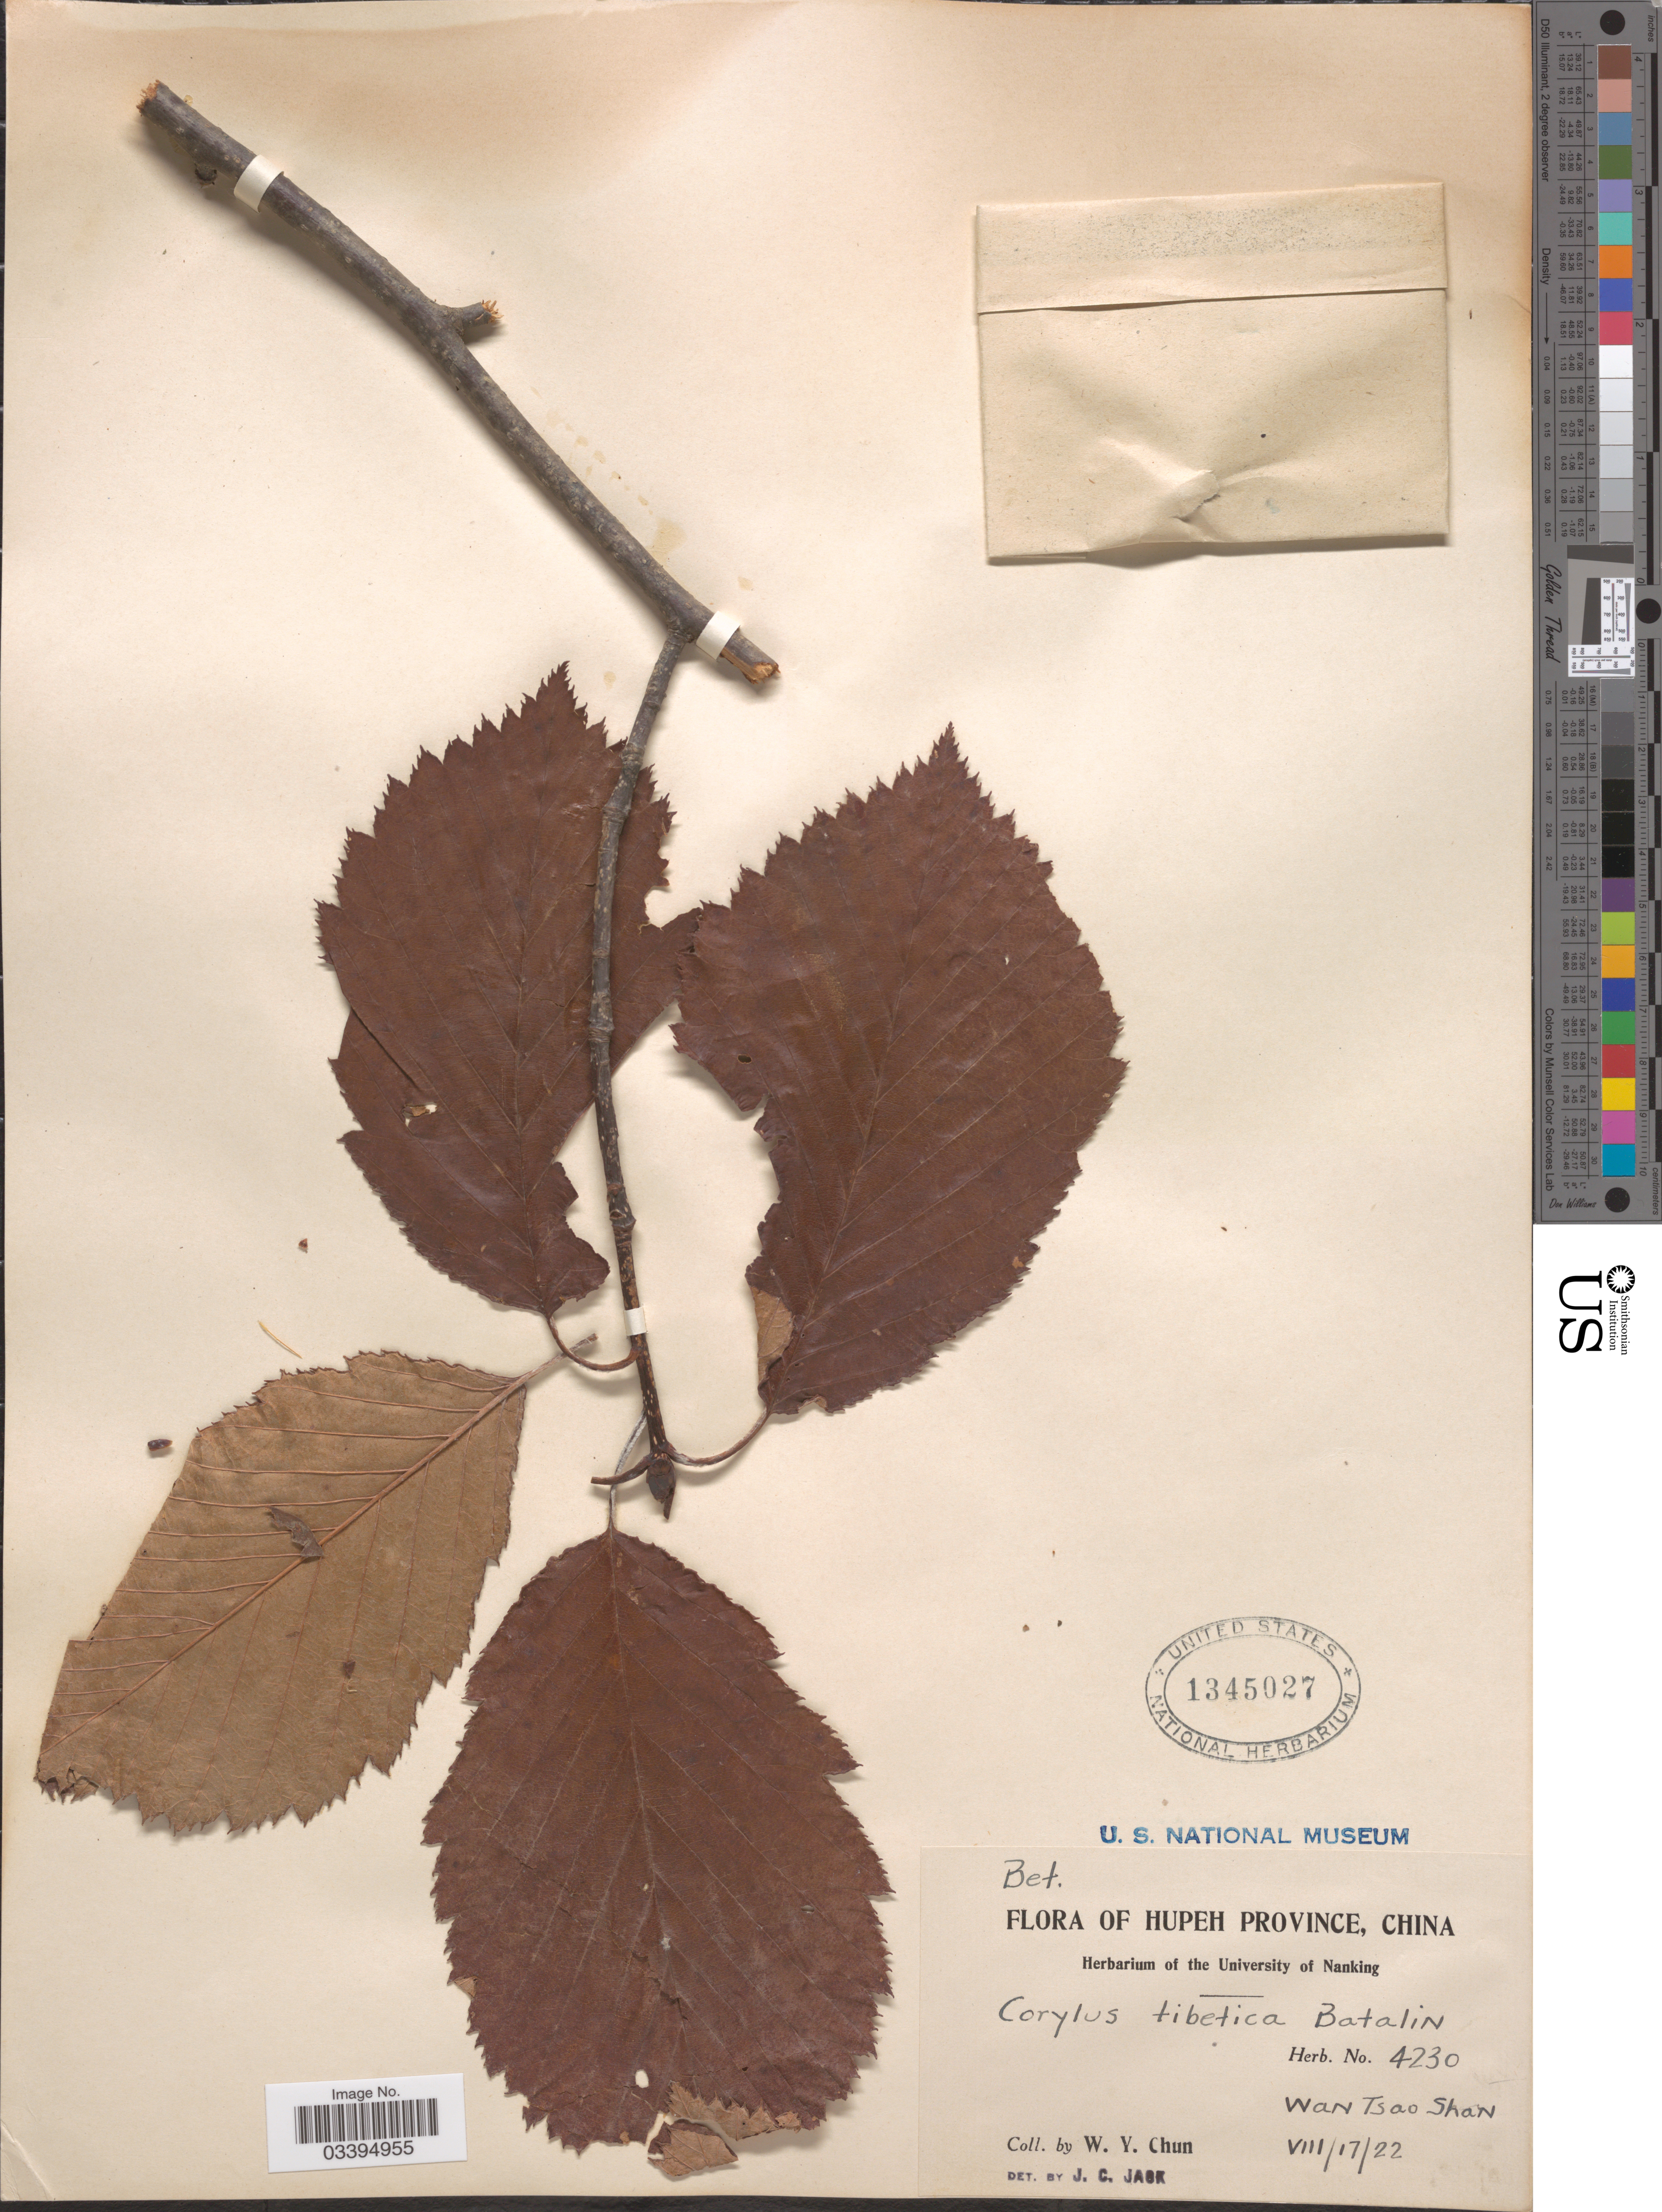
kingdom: Plantae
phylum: Tracheophyta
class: Magnoliopsida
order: Fagales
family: Betulaceae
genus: Corylus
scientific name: Corylus tibetica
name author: Batalin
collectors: W. Y. Chun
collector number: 4230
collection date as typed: Transcribed d/m/y: 17/8/22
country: China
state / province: Hubei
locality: Hupeh Province. Wan Tsao Shan.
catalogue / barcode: US 1345027